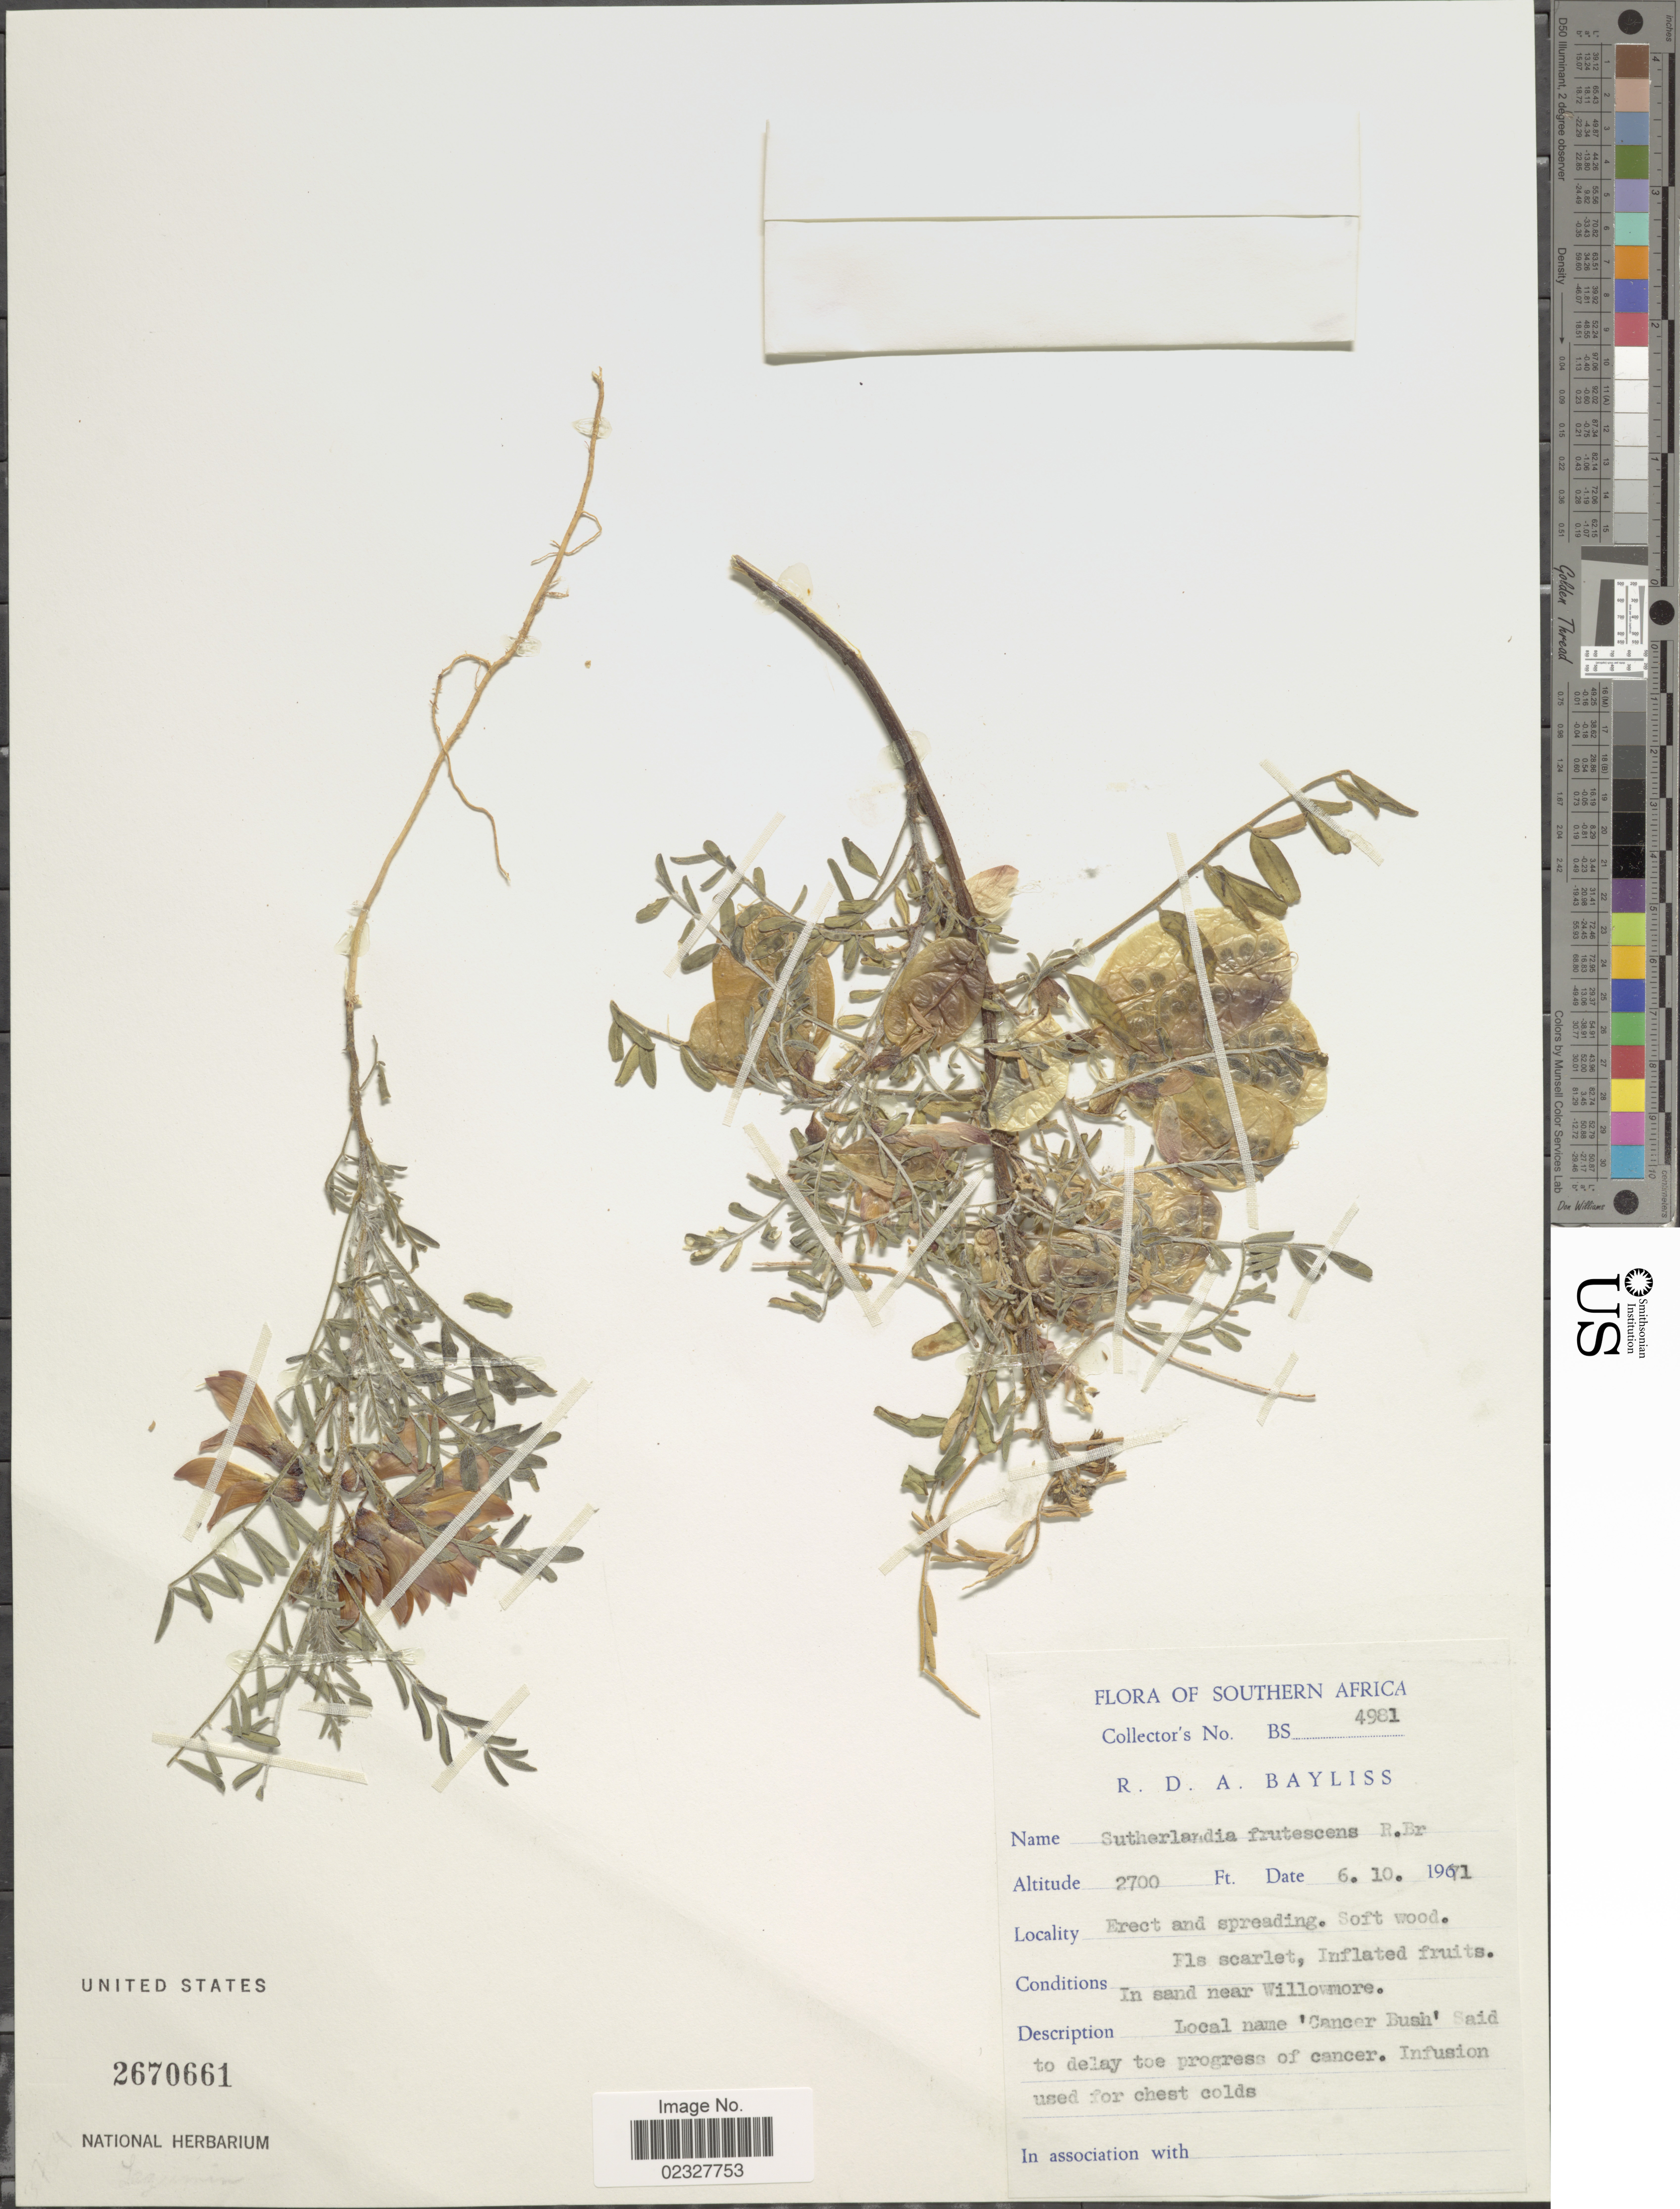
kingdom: Plantae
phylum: Tracheophyta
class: Magnoliopsida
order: Fabales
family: Fabaceae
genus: Sutherlandia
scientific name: Sutherlandia frutescens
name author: (L.) R. Br. ex W.T. Aiton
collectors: R. Bayliss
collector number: BS4981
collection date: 1971-10-06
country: South Africa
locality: Southern Africa, In sand near Willowmore.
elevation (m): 823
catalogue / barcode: US 2670661